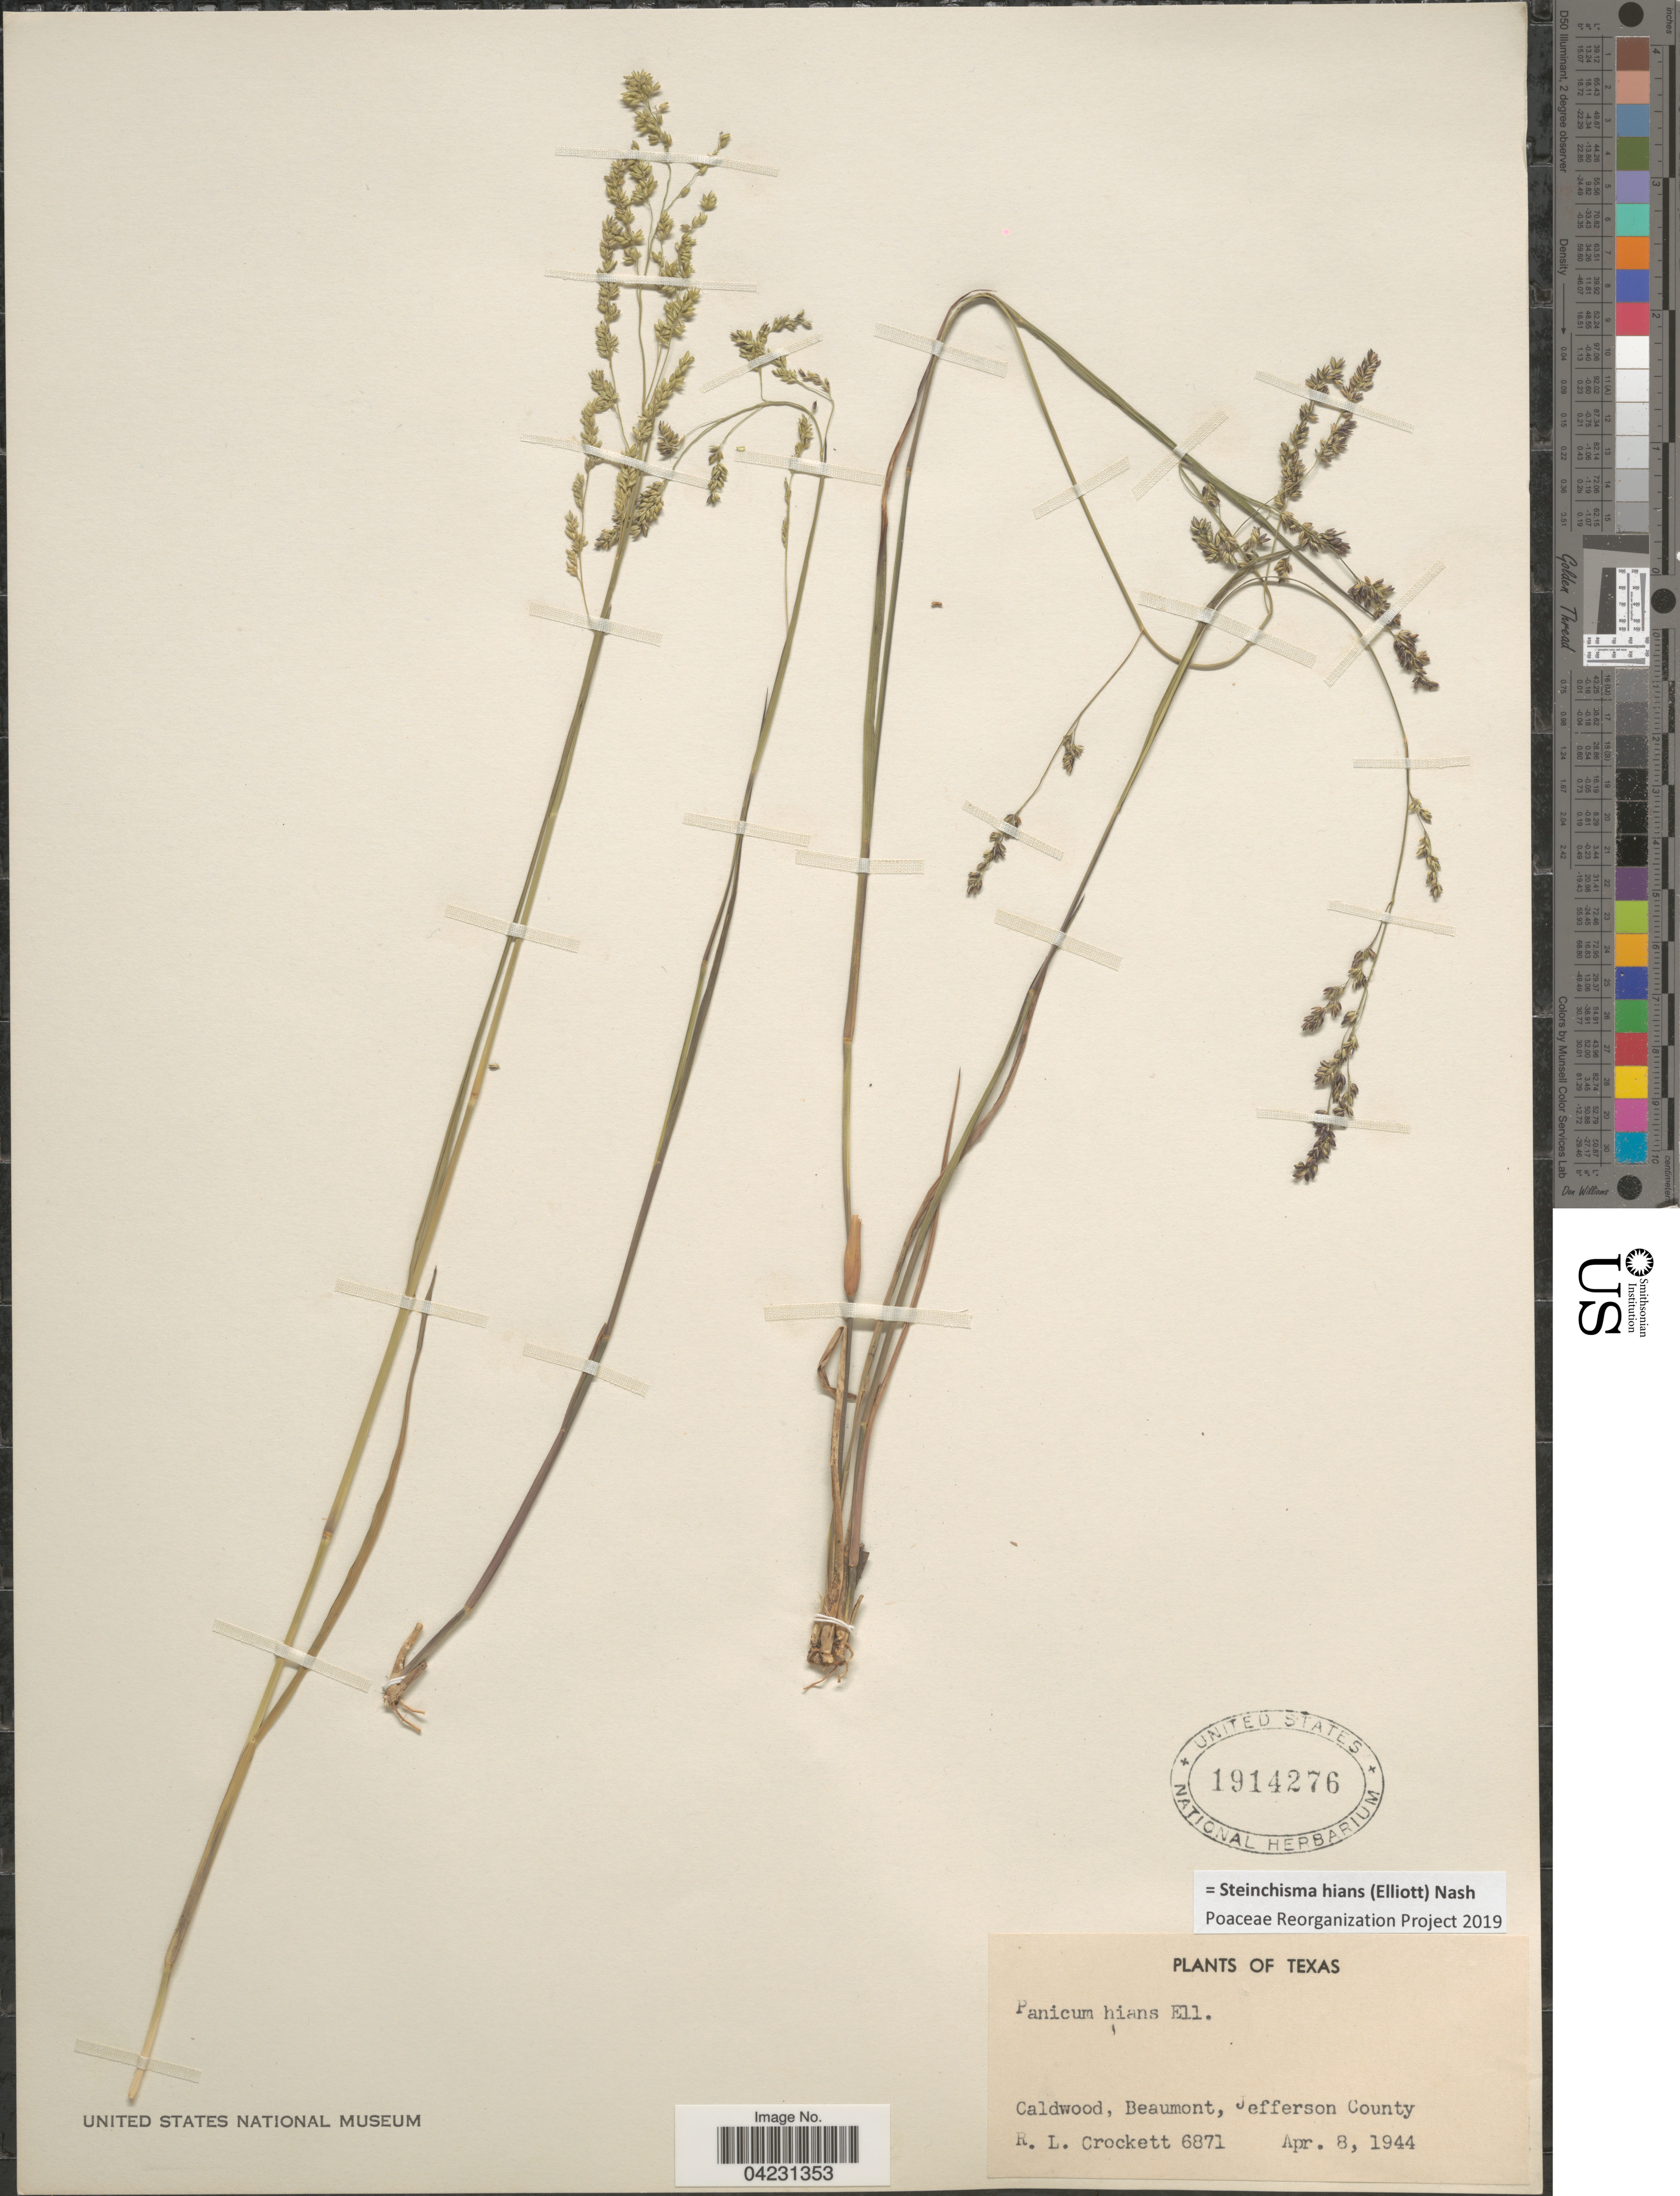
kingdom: Plantae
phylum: Tracheophyta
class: Liliopsida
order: Poales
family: Poaceae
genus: Steinchisma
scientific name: Steinchisma hians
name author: (Elliott) Nash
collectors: R. Crockett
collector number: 6871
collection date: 1944-04-08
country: United States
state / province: Texas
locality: Caldwood, Beaumont, Jefferson County.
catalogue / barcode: US 1914276